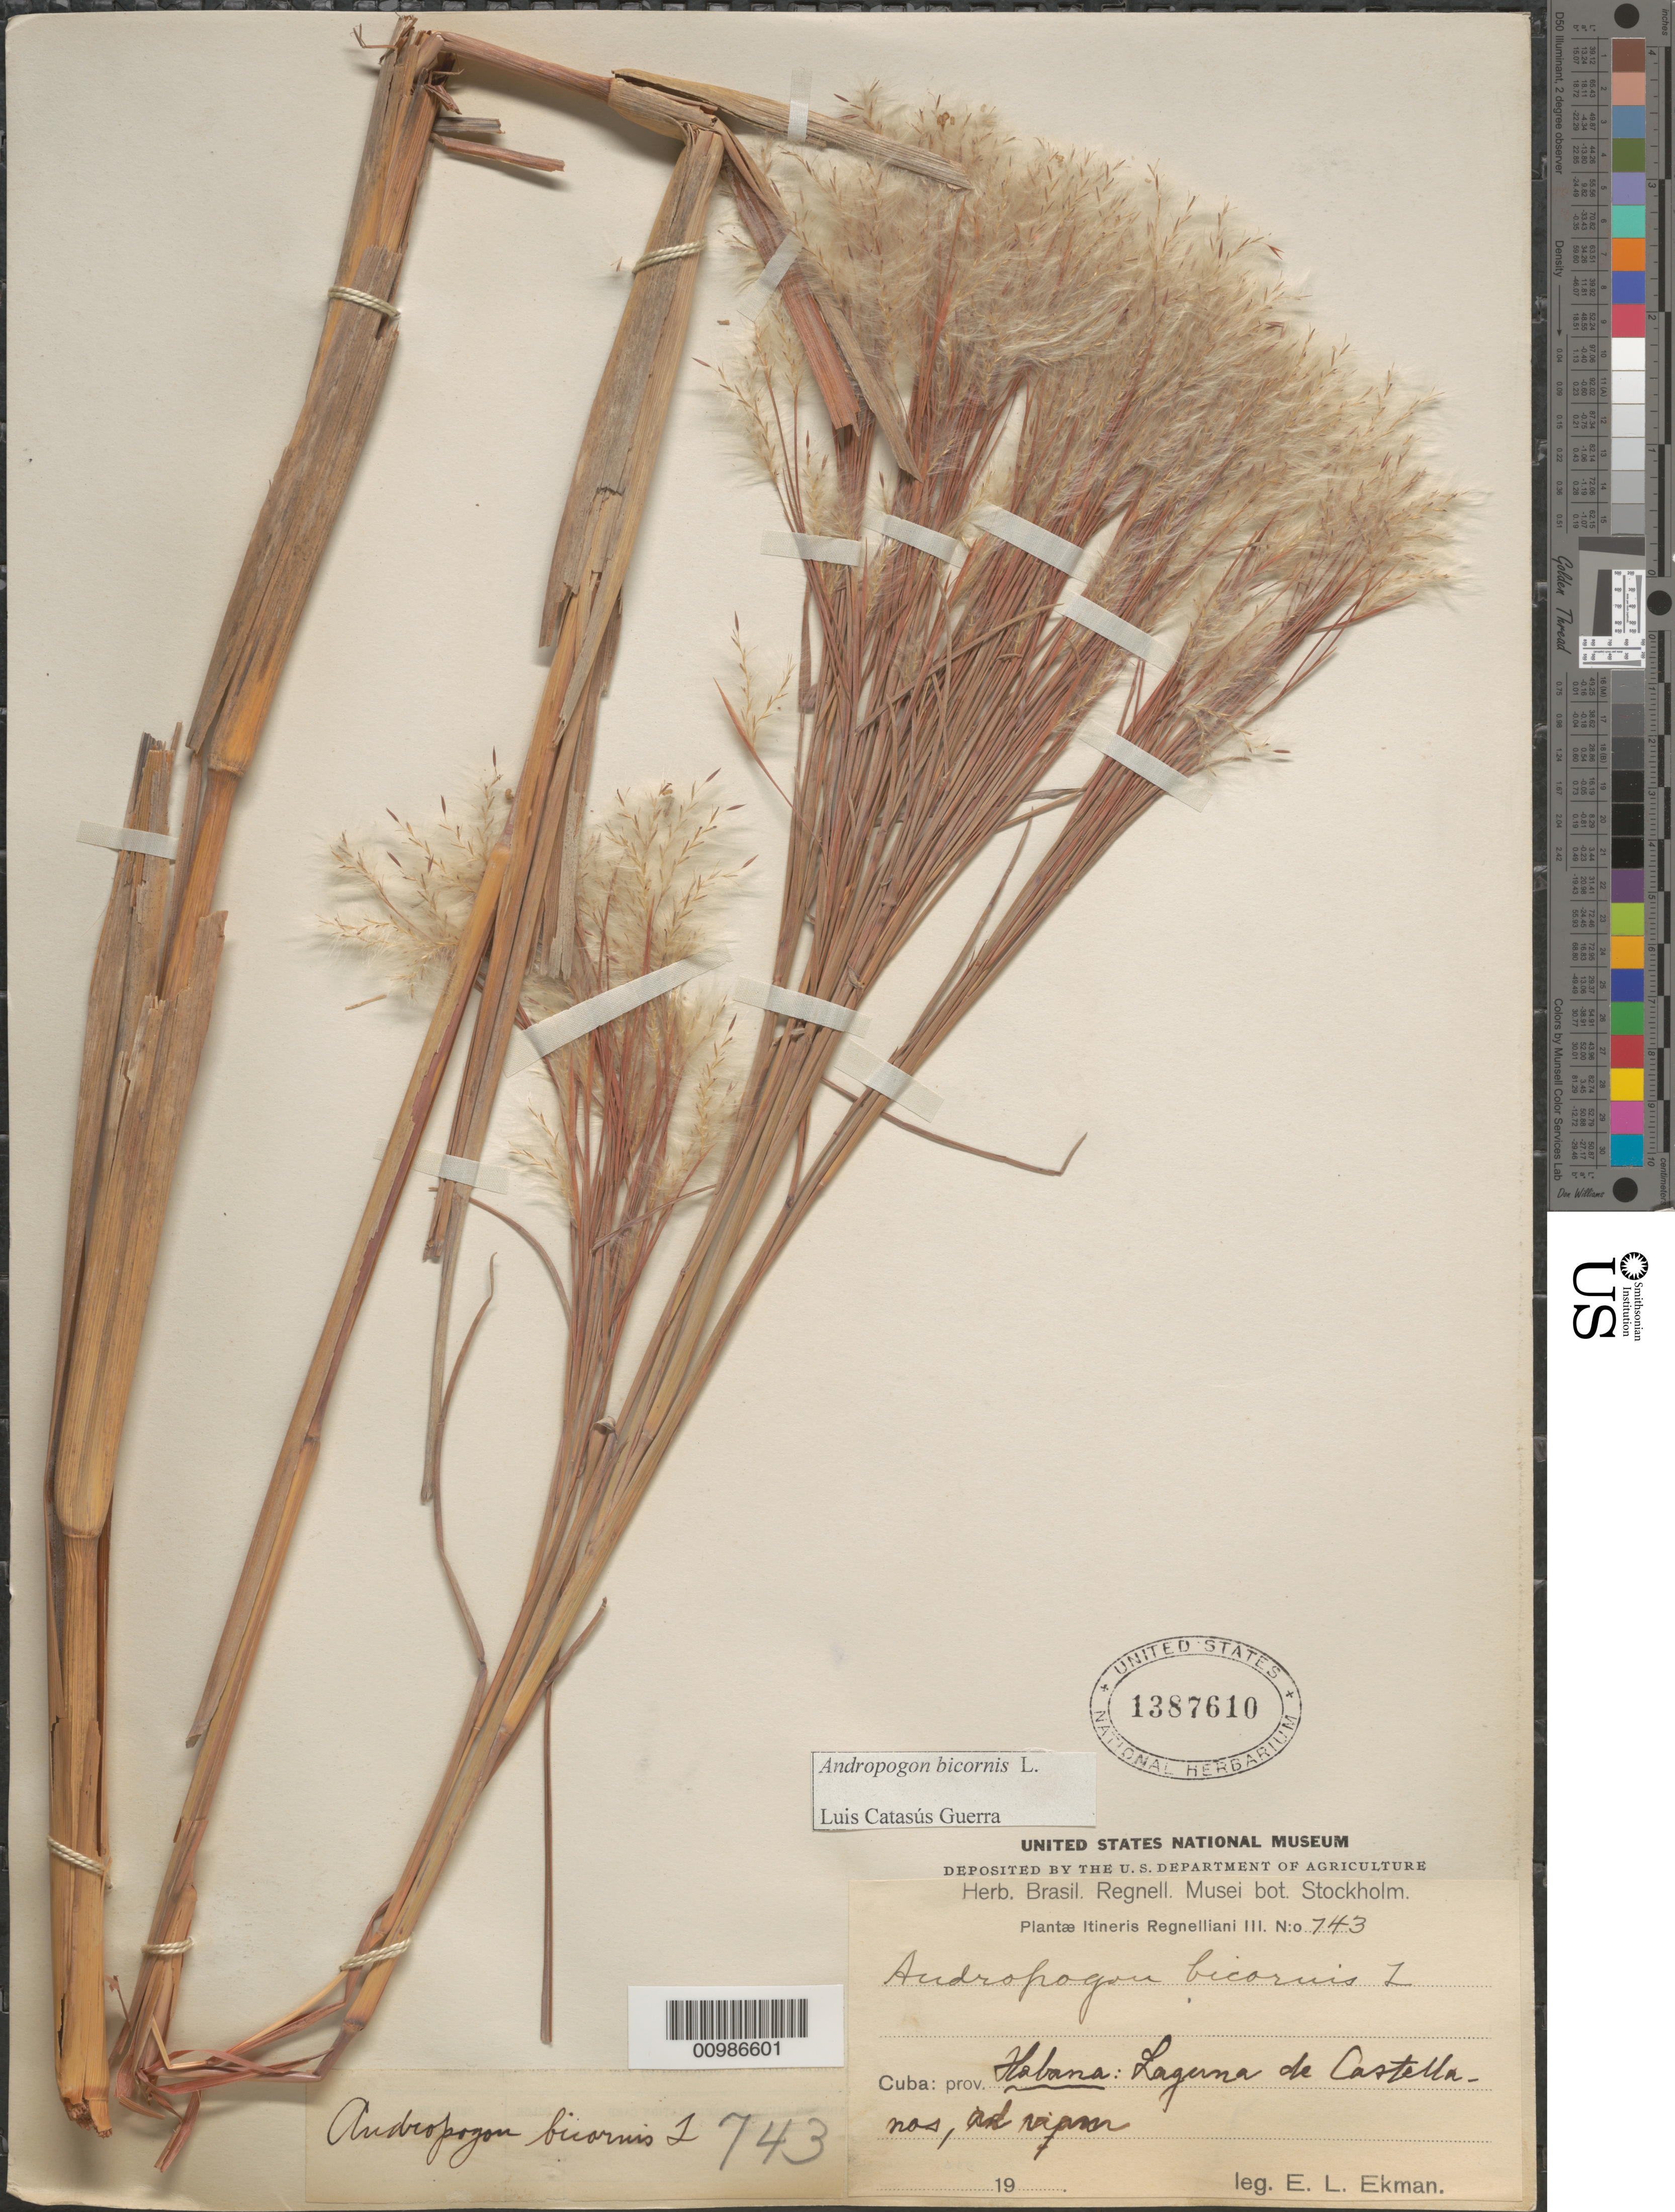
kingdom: Plantae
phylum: Tracheophyta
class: Liliopsida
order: Poales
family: Poaceae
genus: Andropogon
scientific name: Andropogon bicornis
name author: L.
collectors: E. L. Ekman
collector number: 743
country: Cuba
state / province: La Habana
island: Cuba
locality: Laguna de Castellano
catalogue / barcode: US 1387610